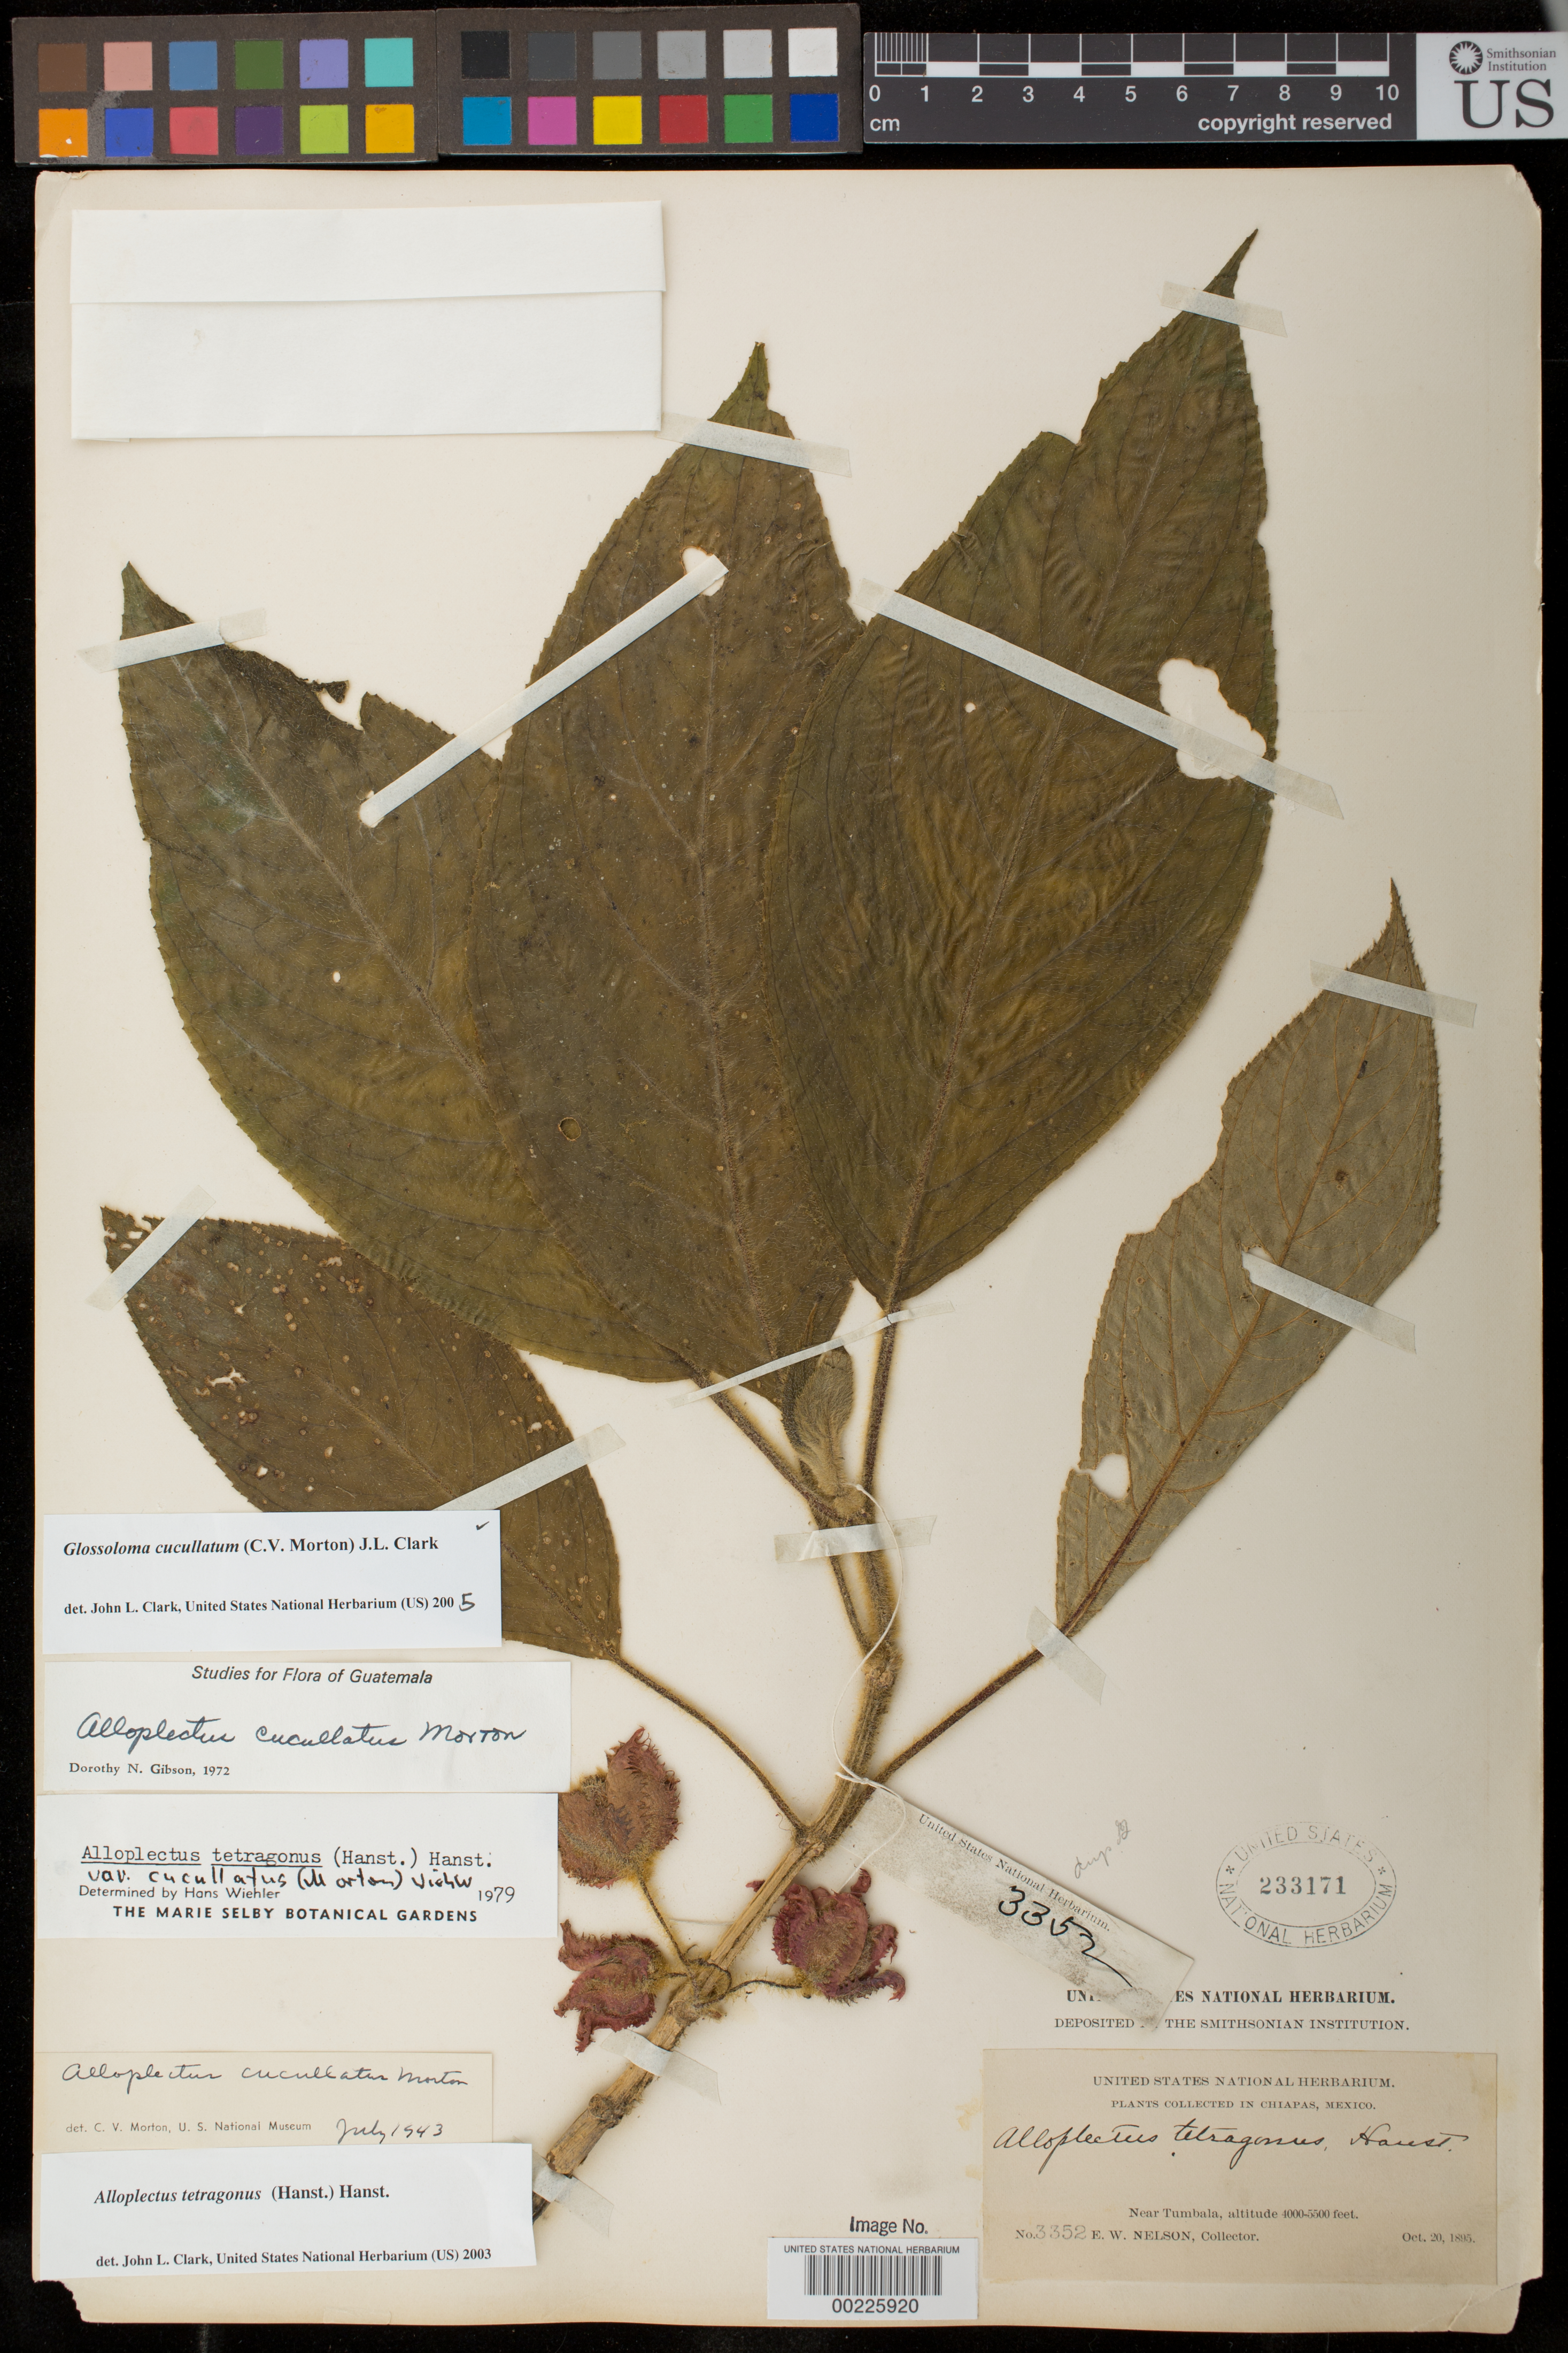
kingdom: Plantae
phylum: Tracheophyta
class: Magnoliopsida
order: Lamiales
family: Gesneriaceae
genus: Glossoloma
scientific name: Glossoloma cucullatum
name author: (C.V. Morton) J.L. Clark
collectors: E. W. Nelson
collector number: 3352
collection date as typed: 20 Oct 1895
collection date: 1895-10-20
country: Mexico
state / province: Chiapas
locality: Near Tumbala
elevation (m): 1219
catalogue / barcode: US 233171